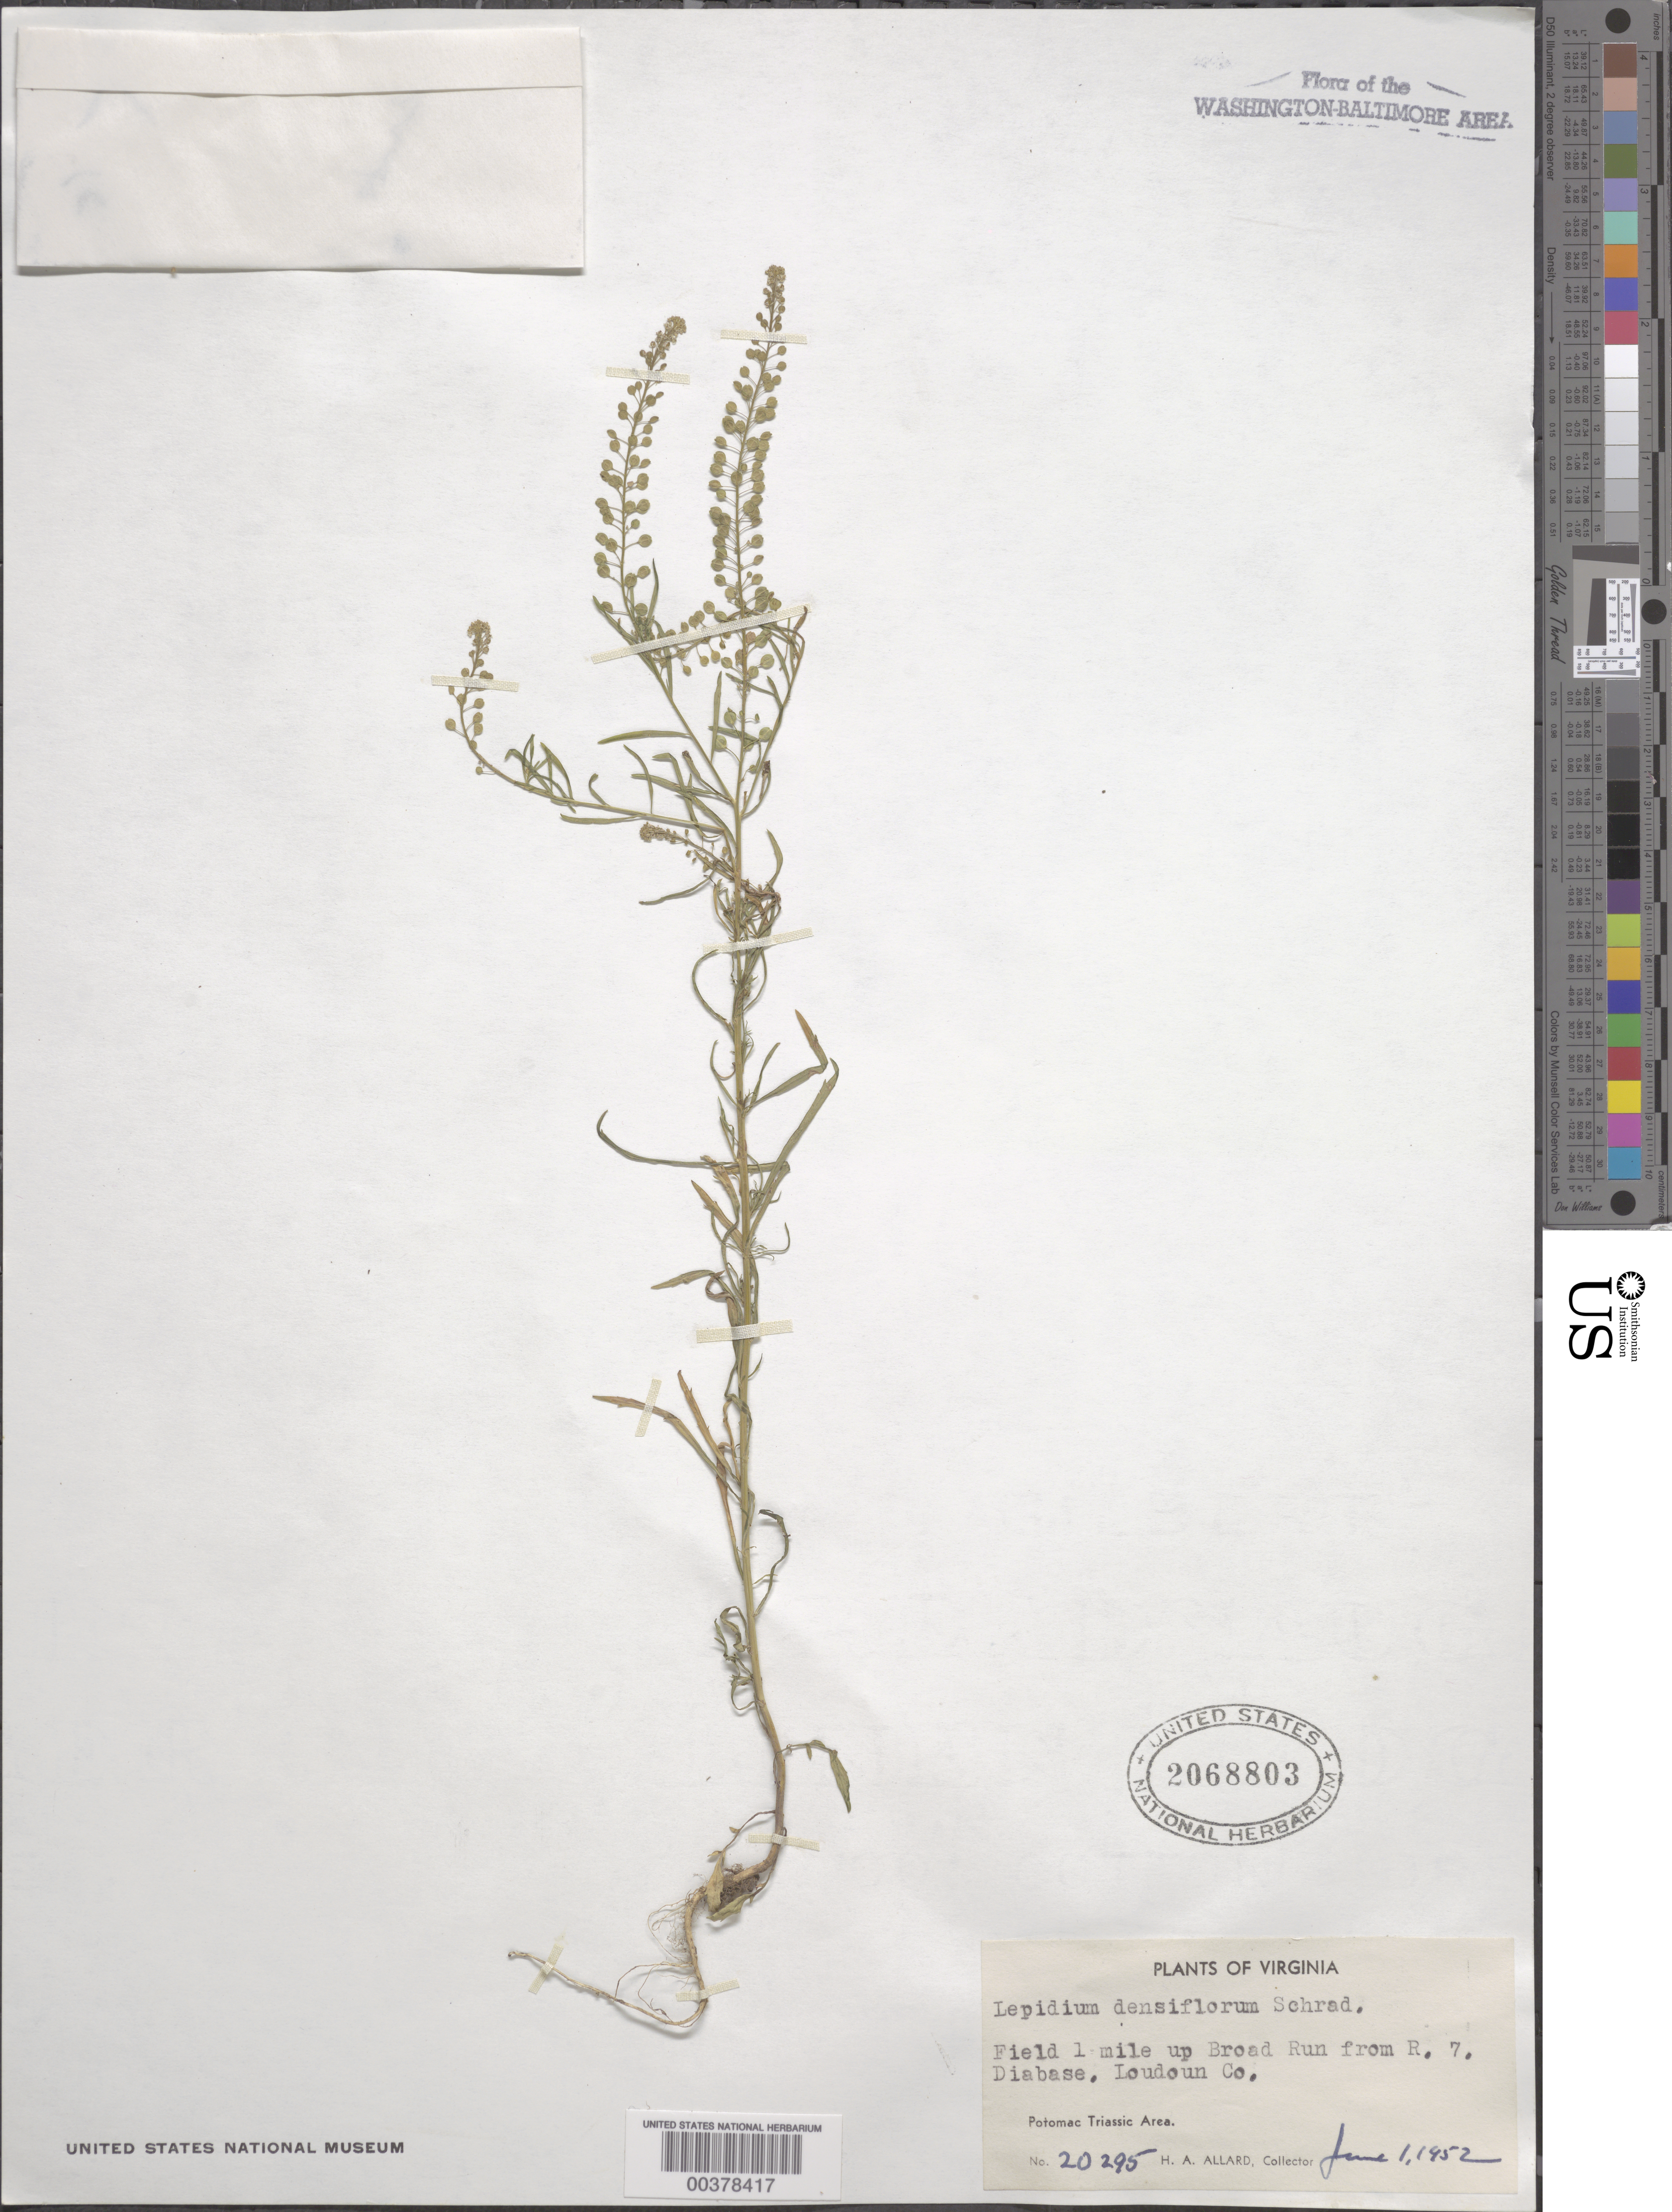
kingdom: Plantae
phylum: Tracheophyta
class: Magnoliopsida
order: Brassicales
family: Brassicaceae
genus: Lepidium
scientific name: Lepidium densiflorum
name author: Schrad.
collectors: H. A. Allard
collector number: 20295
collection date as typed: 01 Jun 1952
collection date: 1952-06-01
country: United States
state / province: Virginia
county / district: Loudoun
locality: Upstream from Route 7 on Broad Run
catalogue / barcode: US 2068803